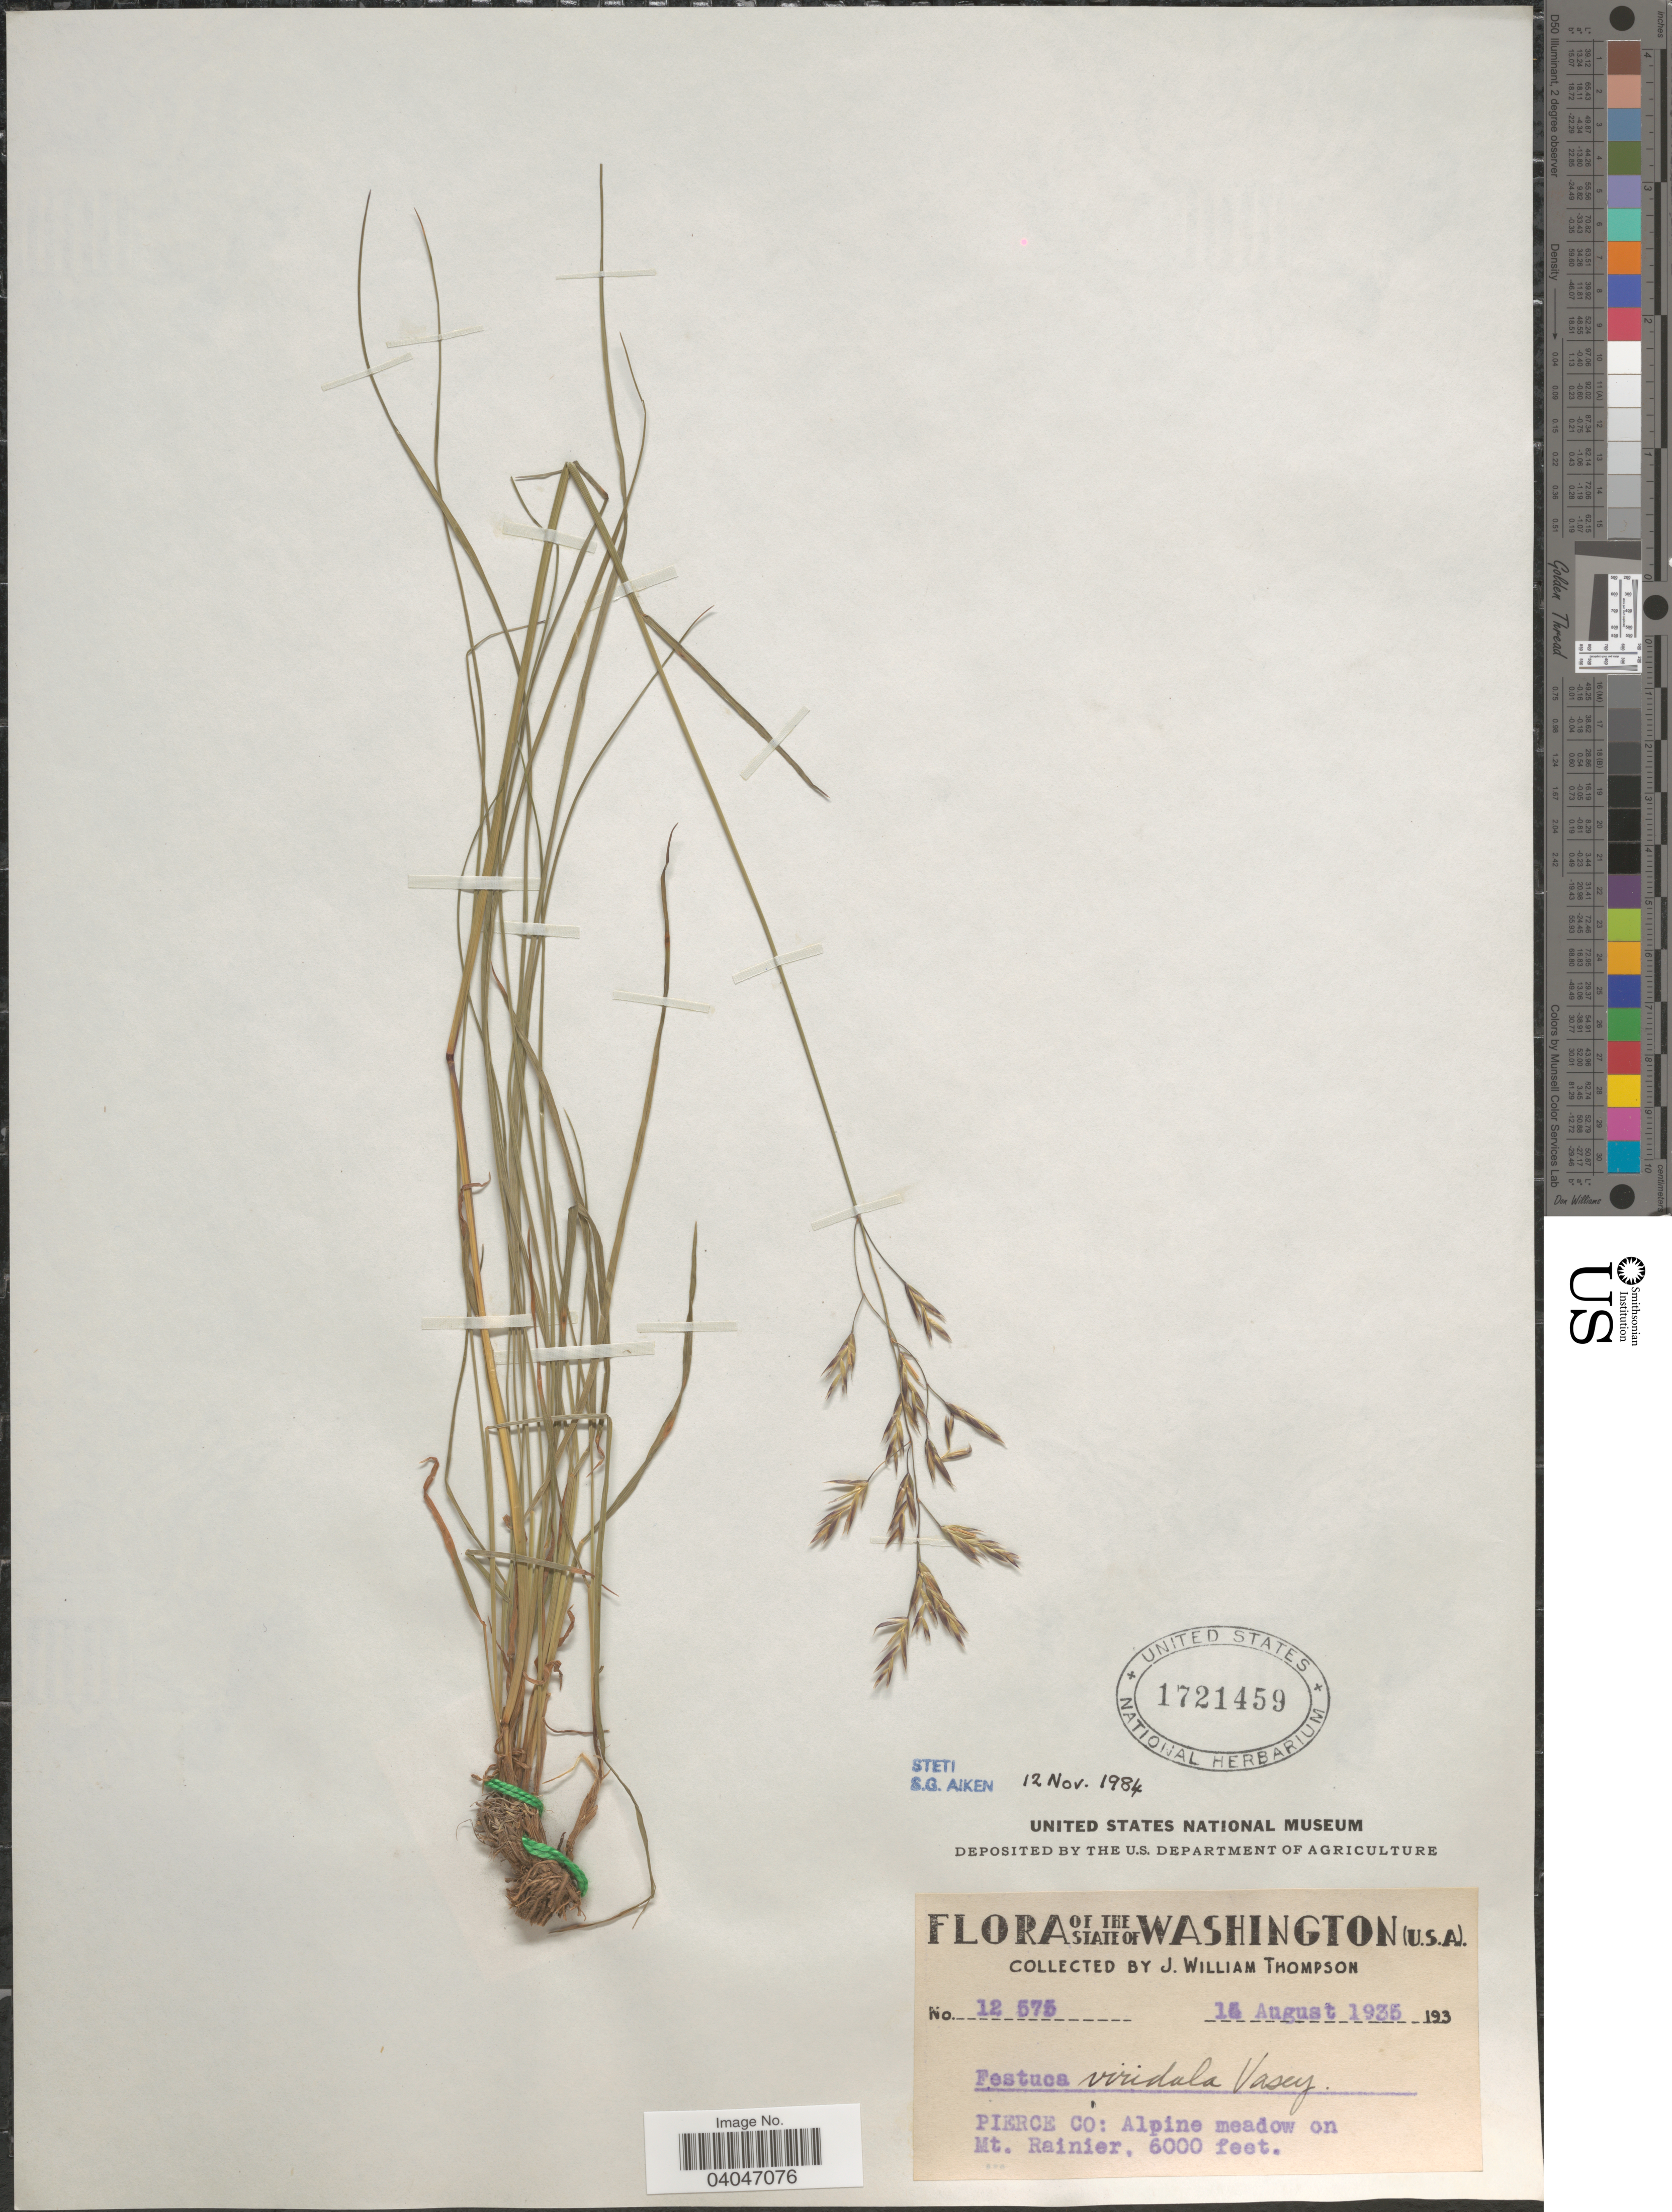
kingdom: Plantae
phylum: Tracheophyta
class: Liliopsida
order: Poales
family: Poaceae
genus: Festuca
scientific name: Festuca viridula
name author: Vasey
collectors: J. W. Thompson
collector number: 12575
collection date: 1935-08-15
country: United States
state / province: Washington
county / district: Pierce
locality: Pierce Co: Alpine meadow on Mt. Rainier.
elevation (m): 1829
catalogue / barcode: US 1721459